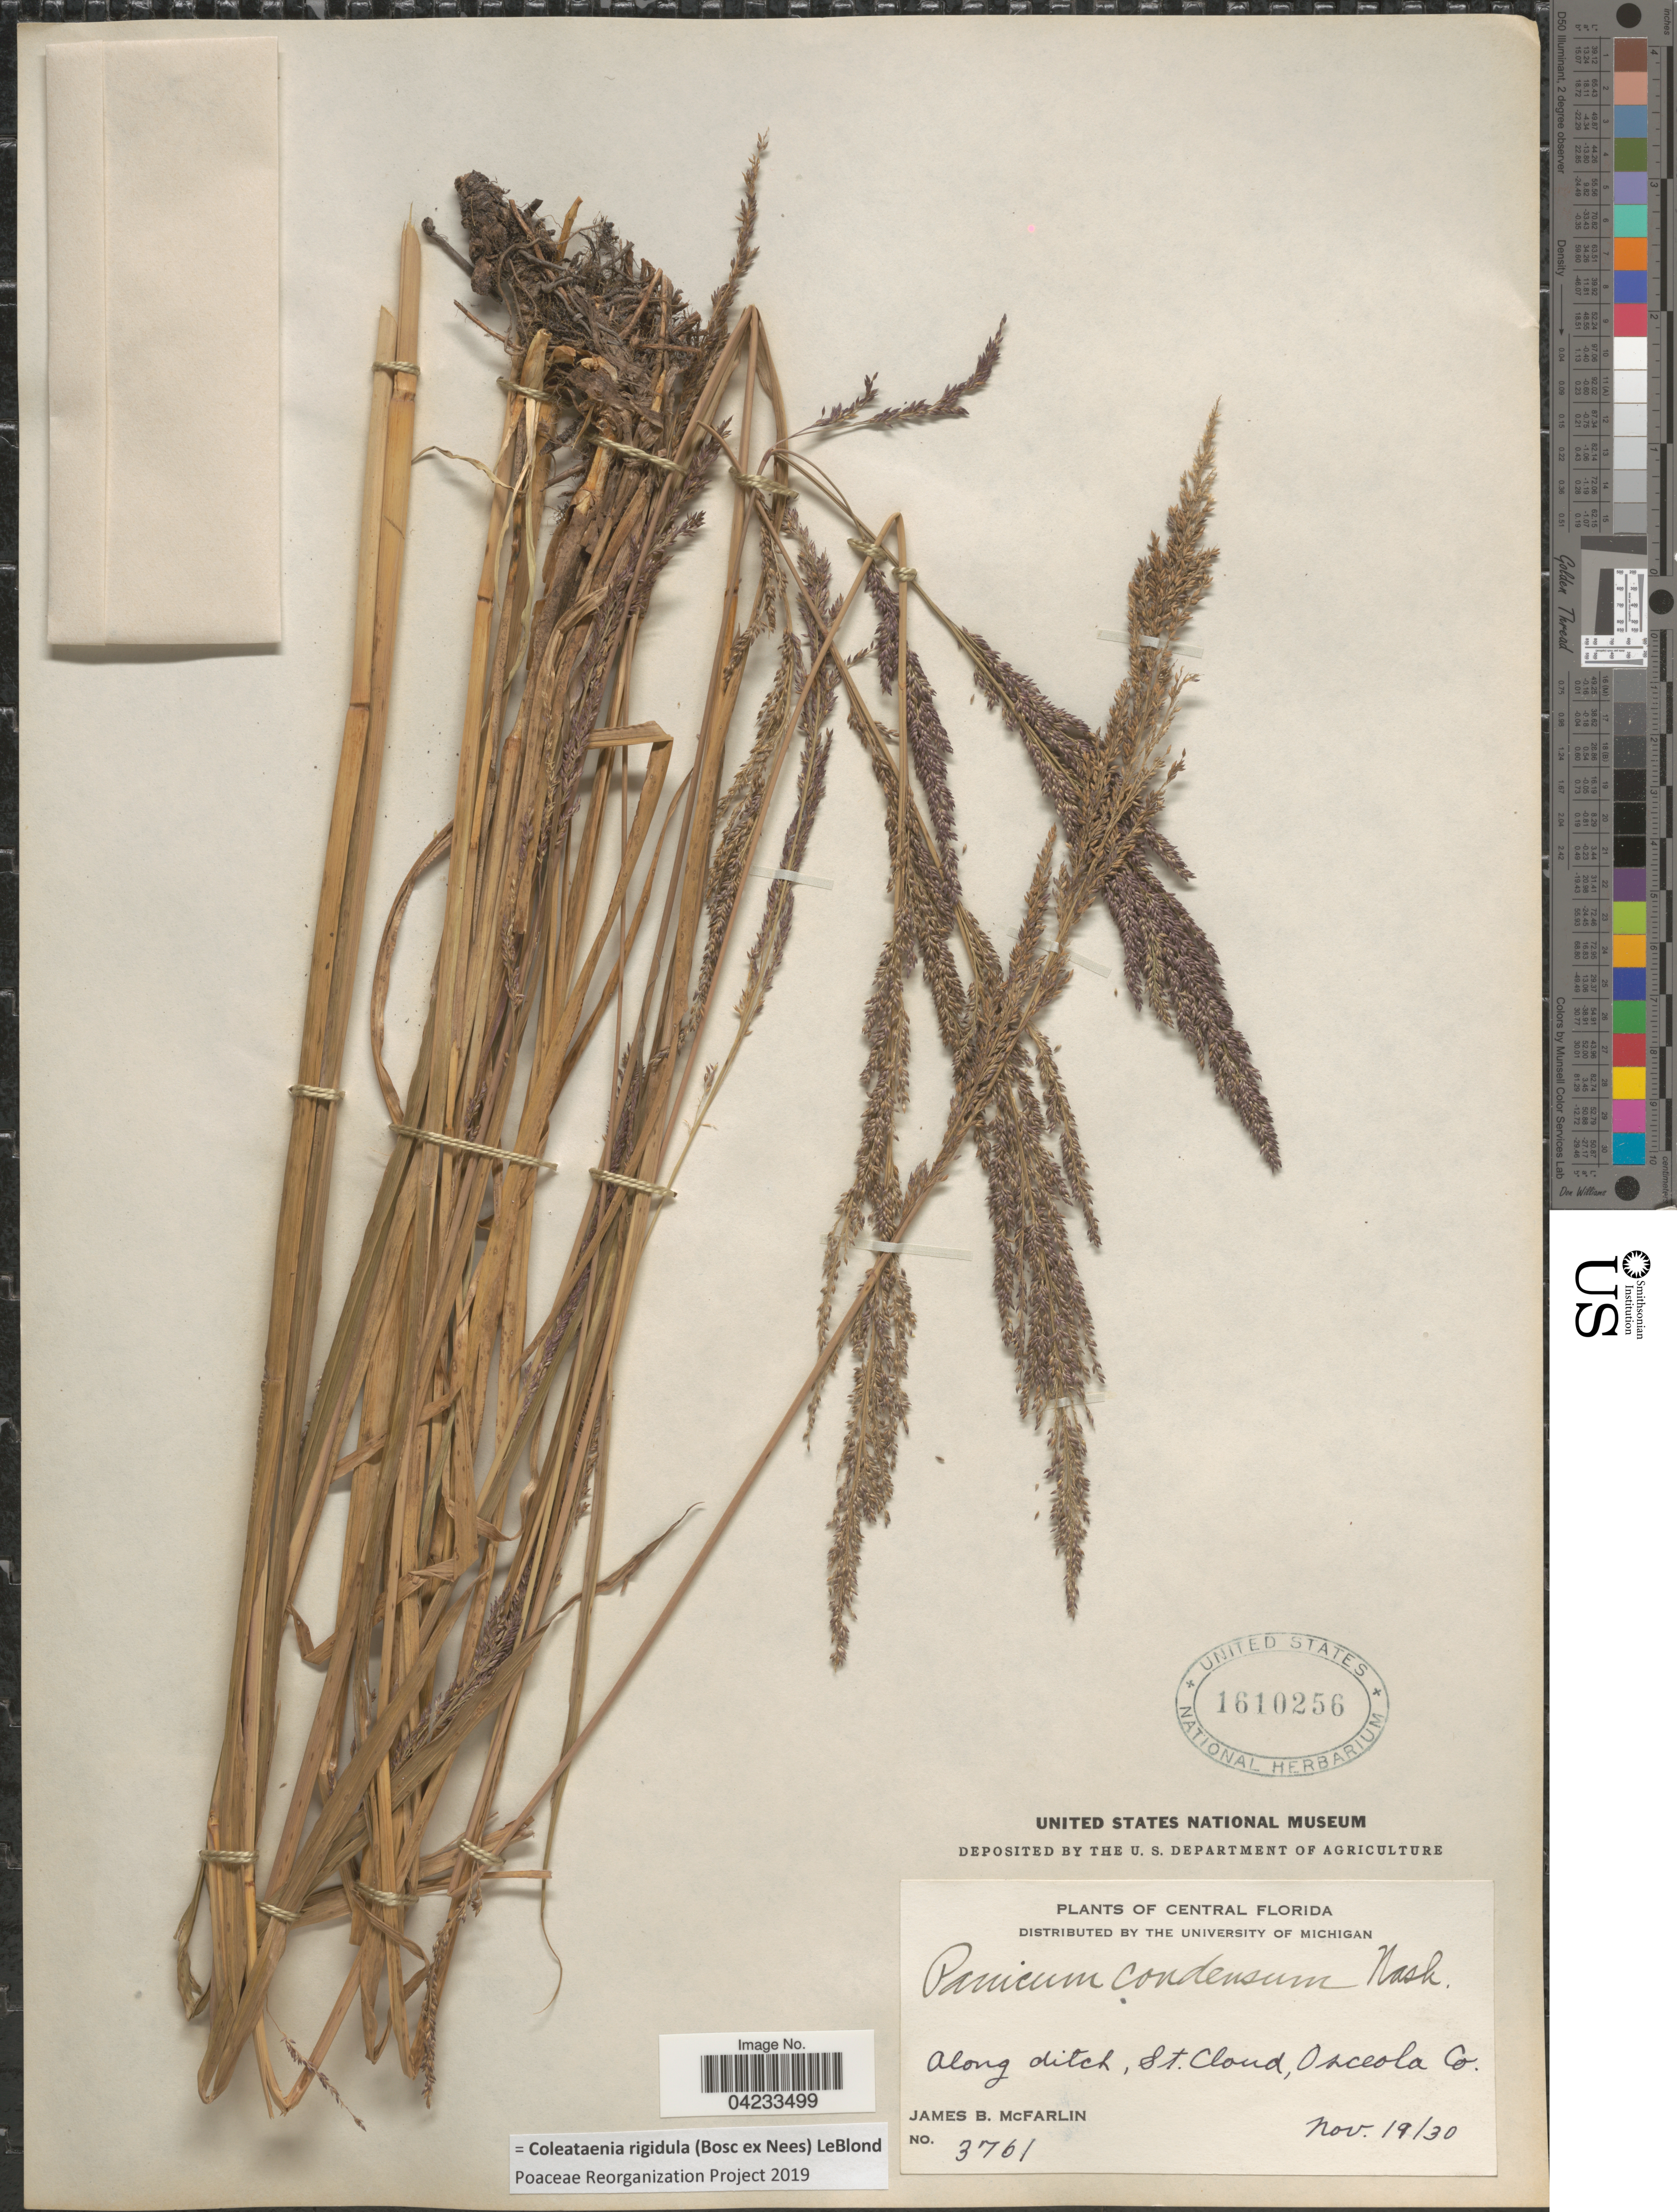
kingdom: Plantae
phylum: Tracheophyta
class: Liliopsida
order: Poales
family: Poaceae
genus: Coleataenia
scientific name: Coleataenia rigidula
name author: (Bosc ex Nees) LeBlond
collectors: J. McFarlin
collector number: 3761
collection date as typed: Transcribed d/m/y: 19/11/30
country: United States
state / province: Florida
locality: Central Florida. Along ditch, St. Cloud, Osceola Co.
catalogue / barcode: US 1610256